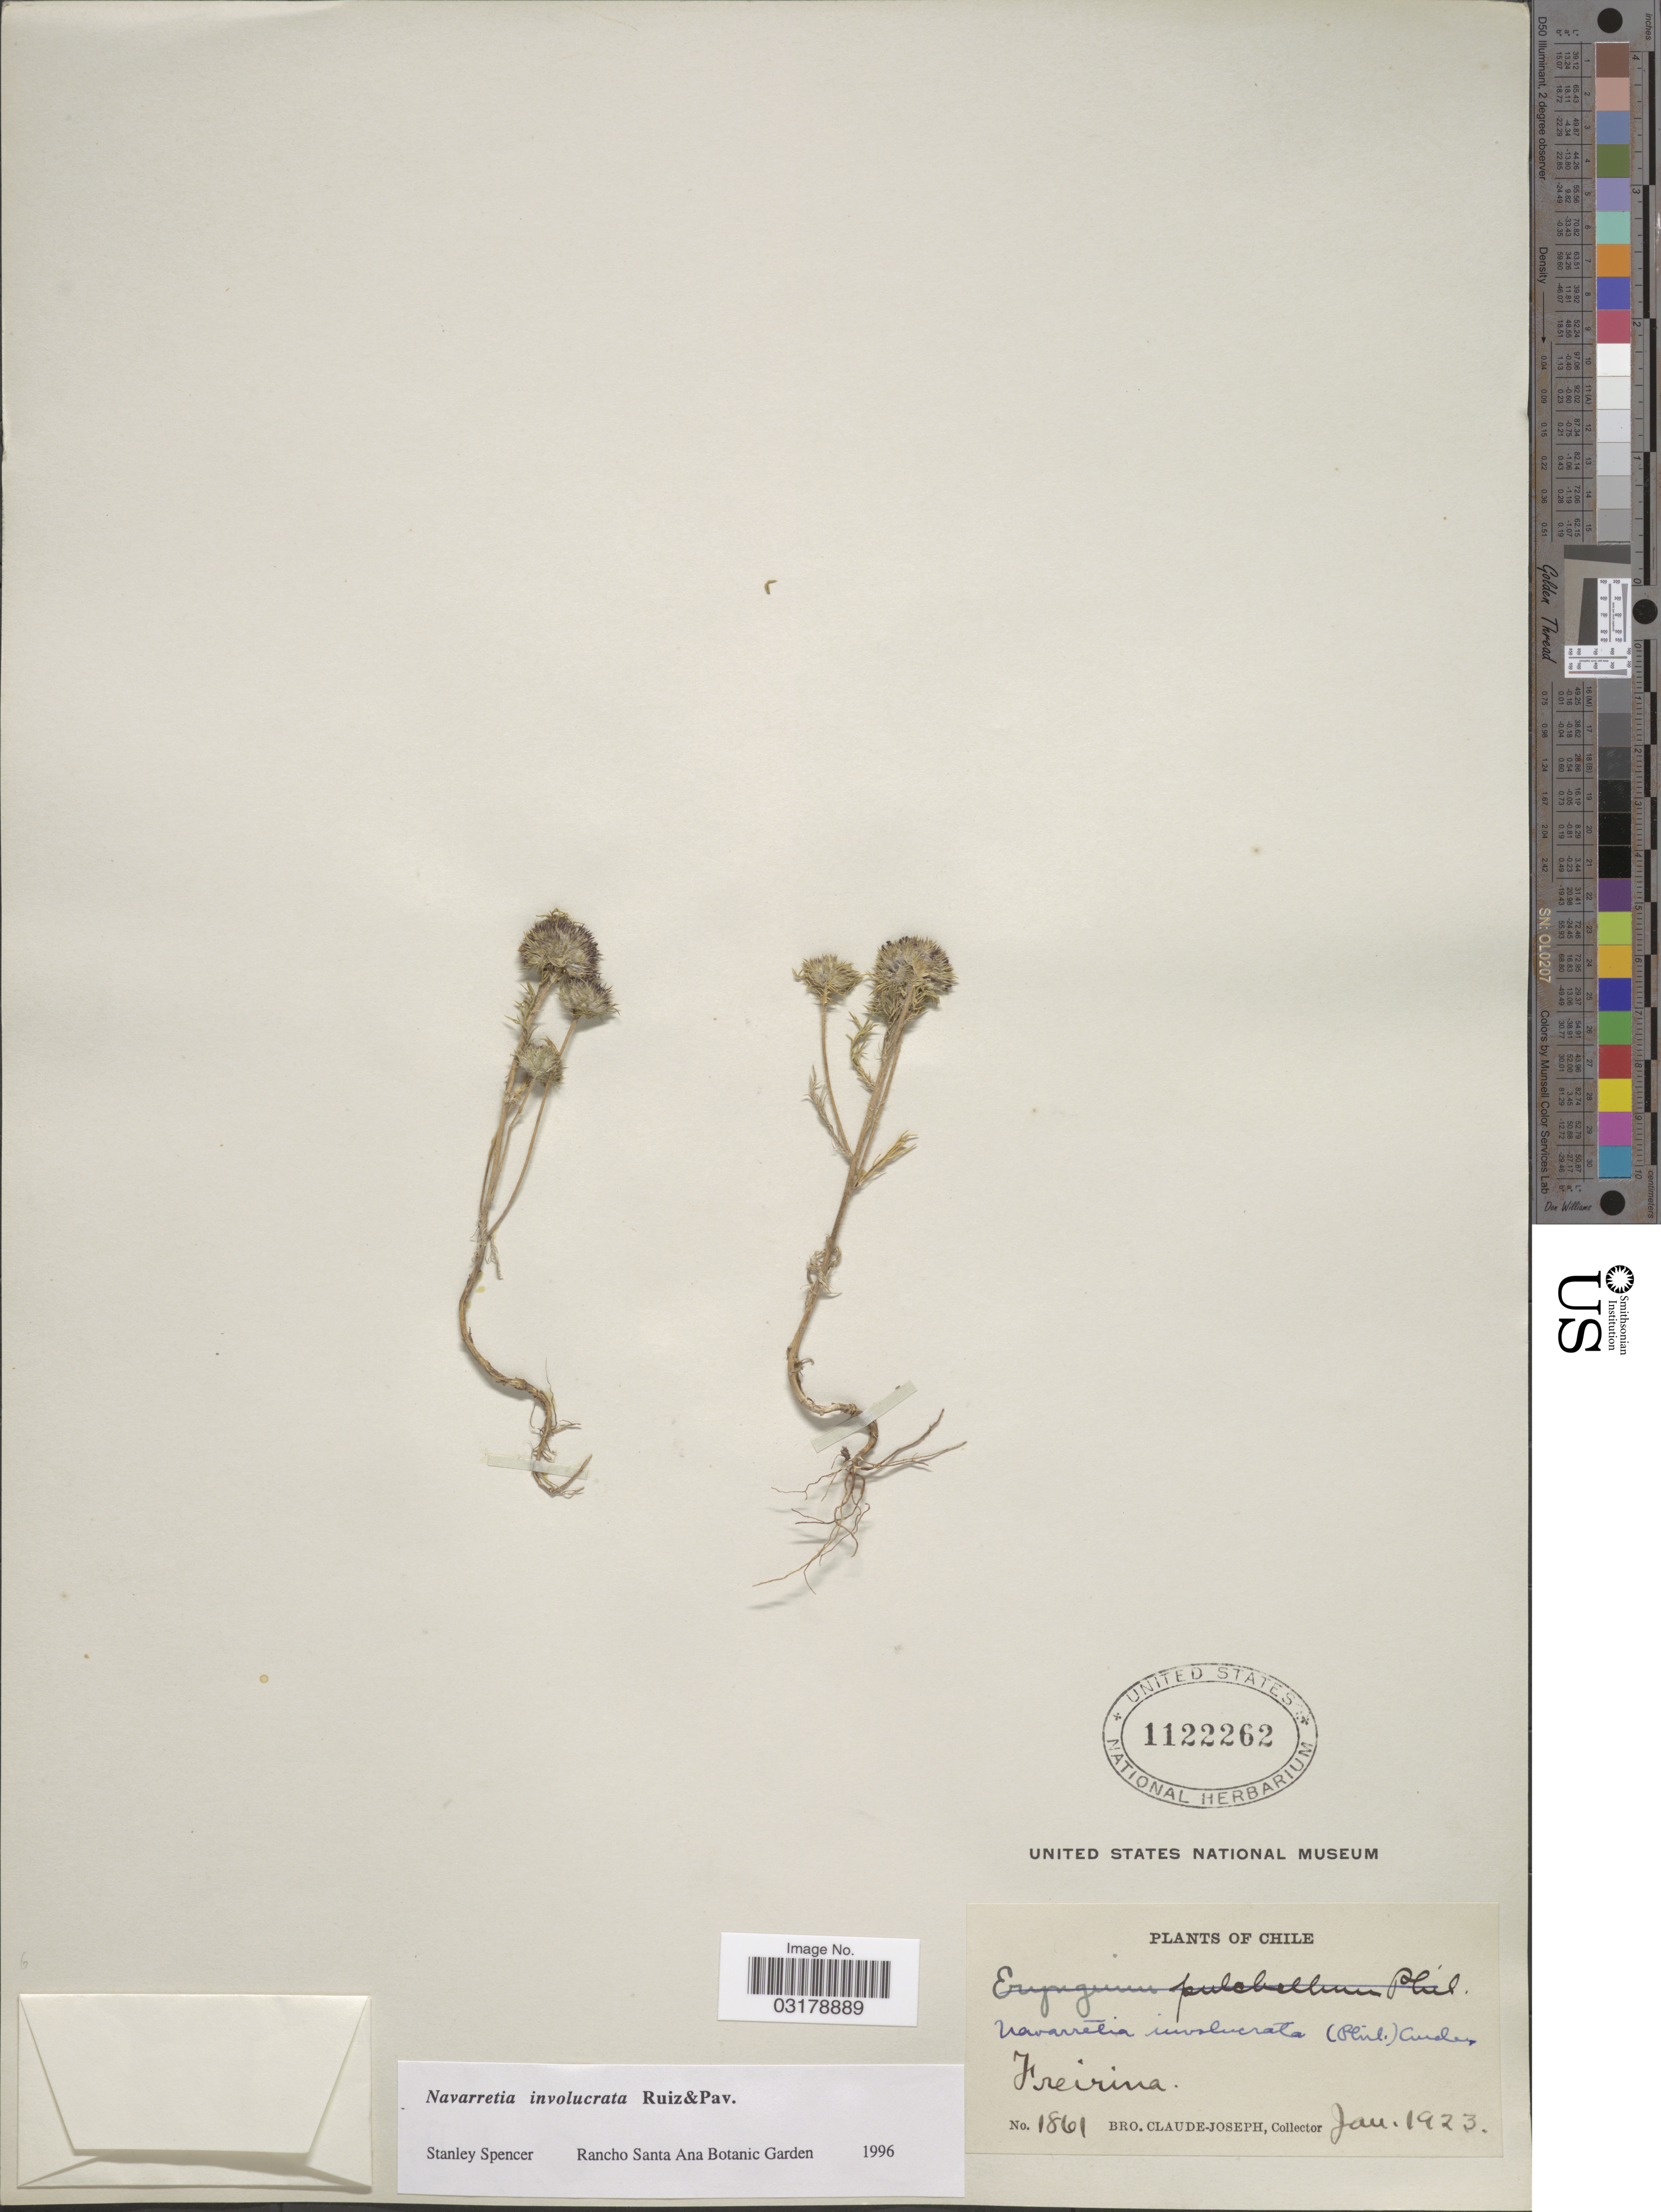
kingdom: Plantae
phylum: Tracheophyta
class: Magnoliopsida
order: Ericales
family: Polemoniaceae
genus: Navarretia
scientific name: Navarretia involucrata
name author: Ruiz & Pav.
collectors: Bro. Claude-Joseph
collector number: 1861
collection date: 1923-01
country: Chile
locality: Freirina.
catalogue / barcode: US 1122262